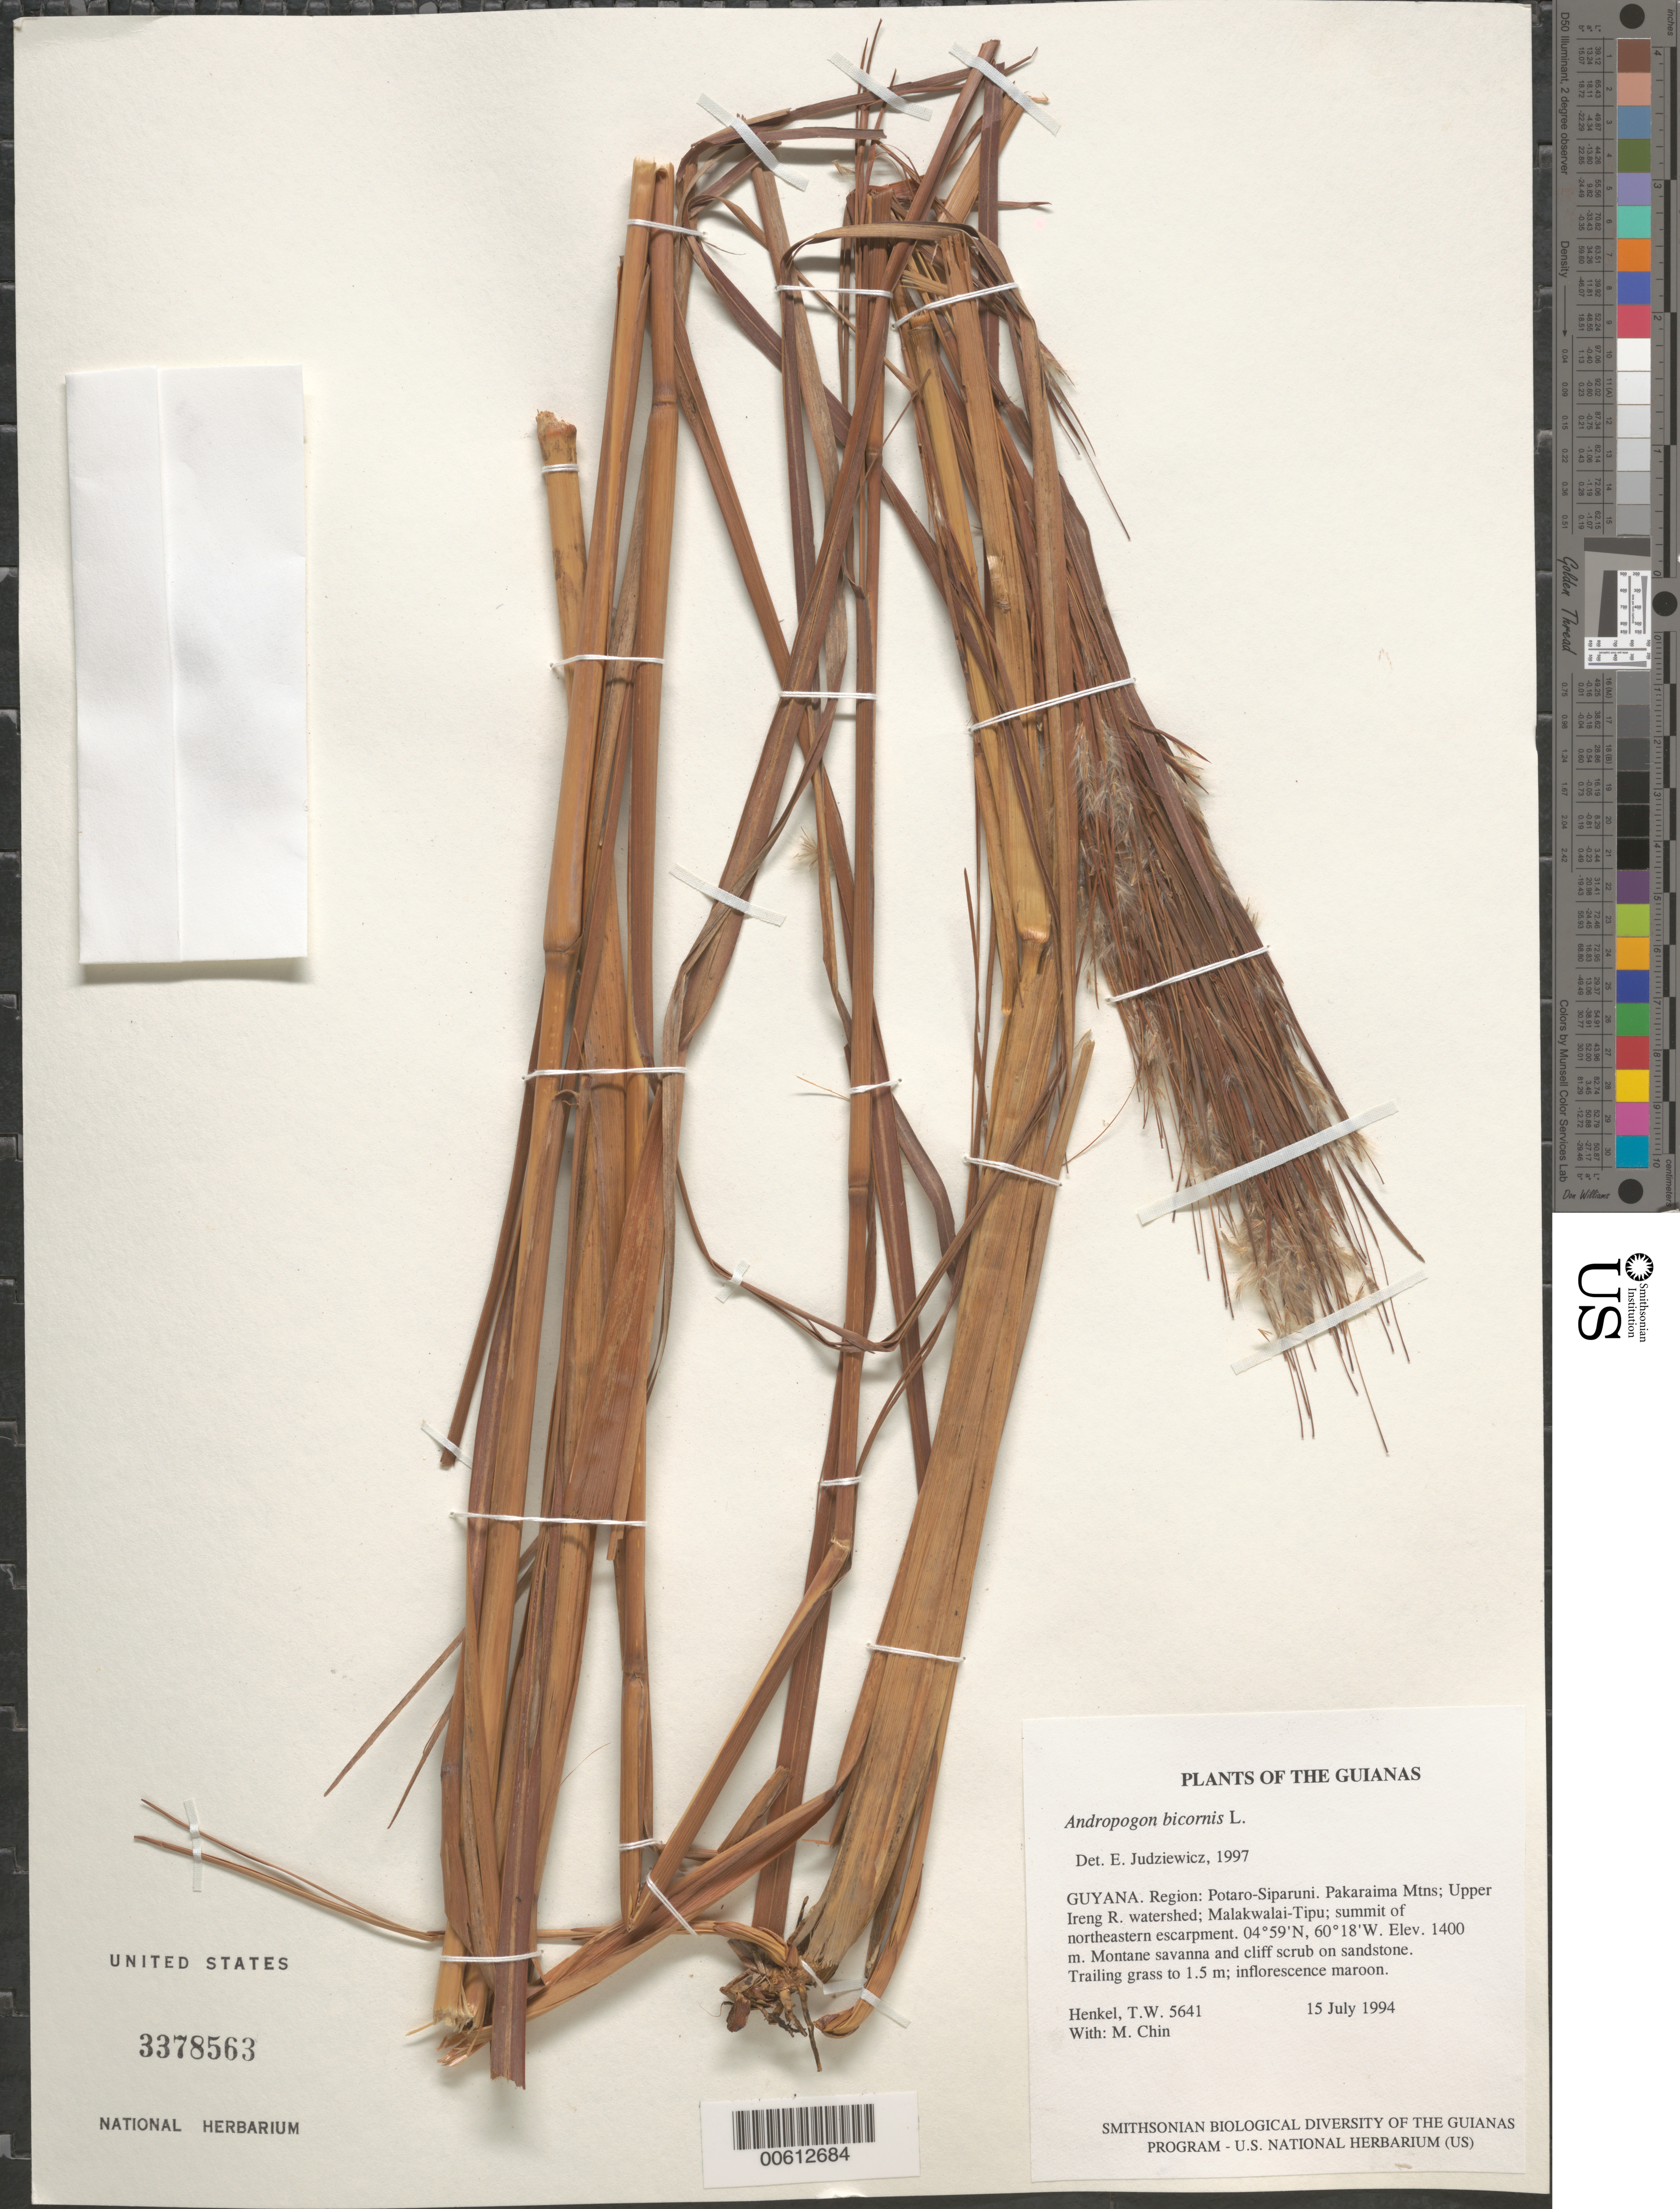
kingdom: Plantae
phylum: Tracheophyta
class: Liliopsida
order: Poales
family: Poaceae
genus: Andropogon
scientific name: Andropogon bicornis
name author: L.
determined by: Judziewicz, E. J.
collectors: T. Henkel & M. Chin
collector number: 5641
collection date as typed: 15 July 1994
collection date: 1994-07-15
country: Guyana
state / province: Potaro-Siparuni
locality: Pakaraima Mtns; Upper Ireng R. watershed; Malakwalai-Tipu; summit of northeastern escarpment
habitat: Montane savanna and cliff scrub on sandstone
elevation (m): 1400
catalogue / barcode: US 3378563